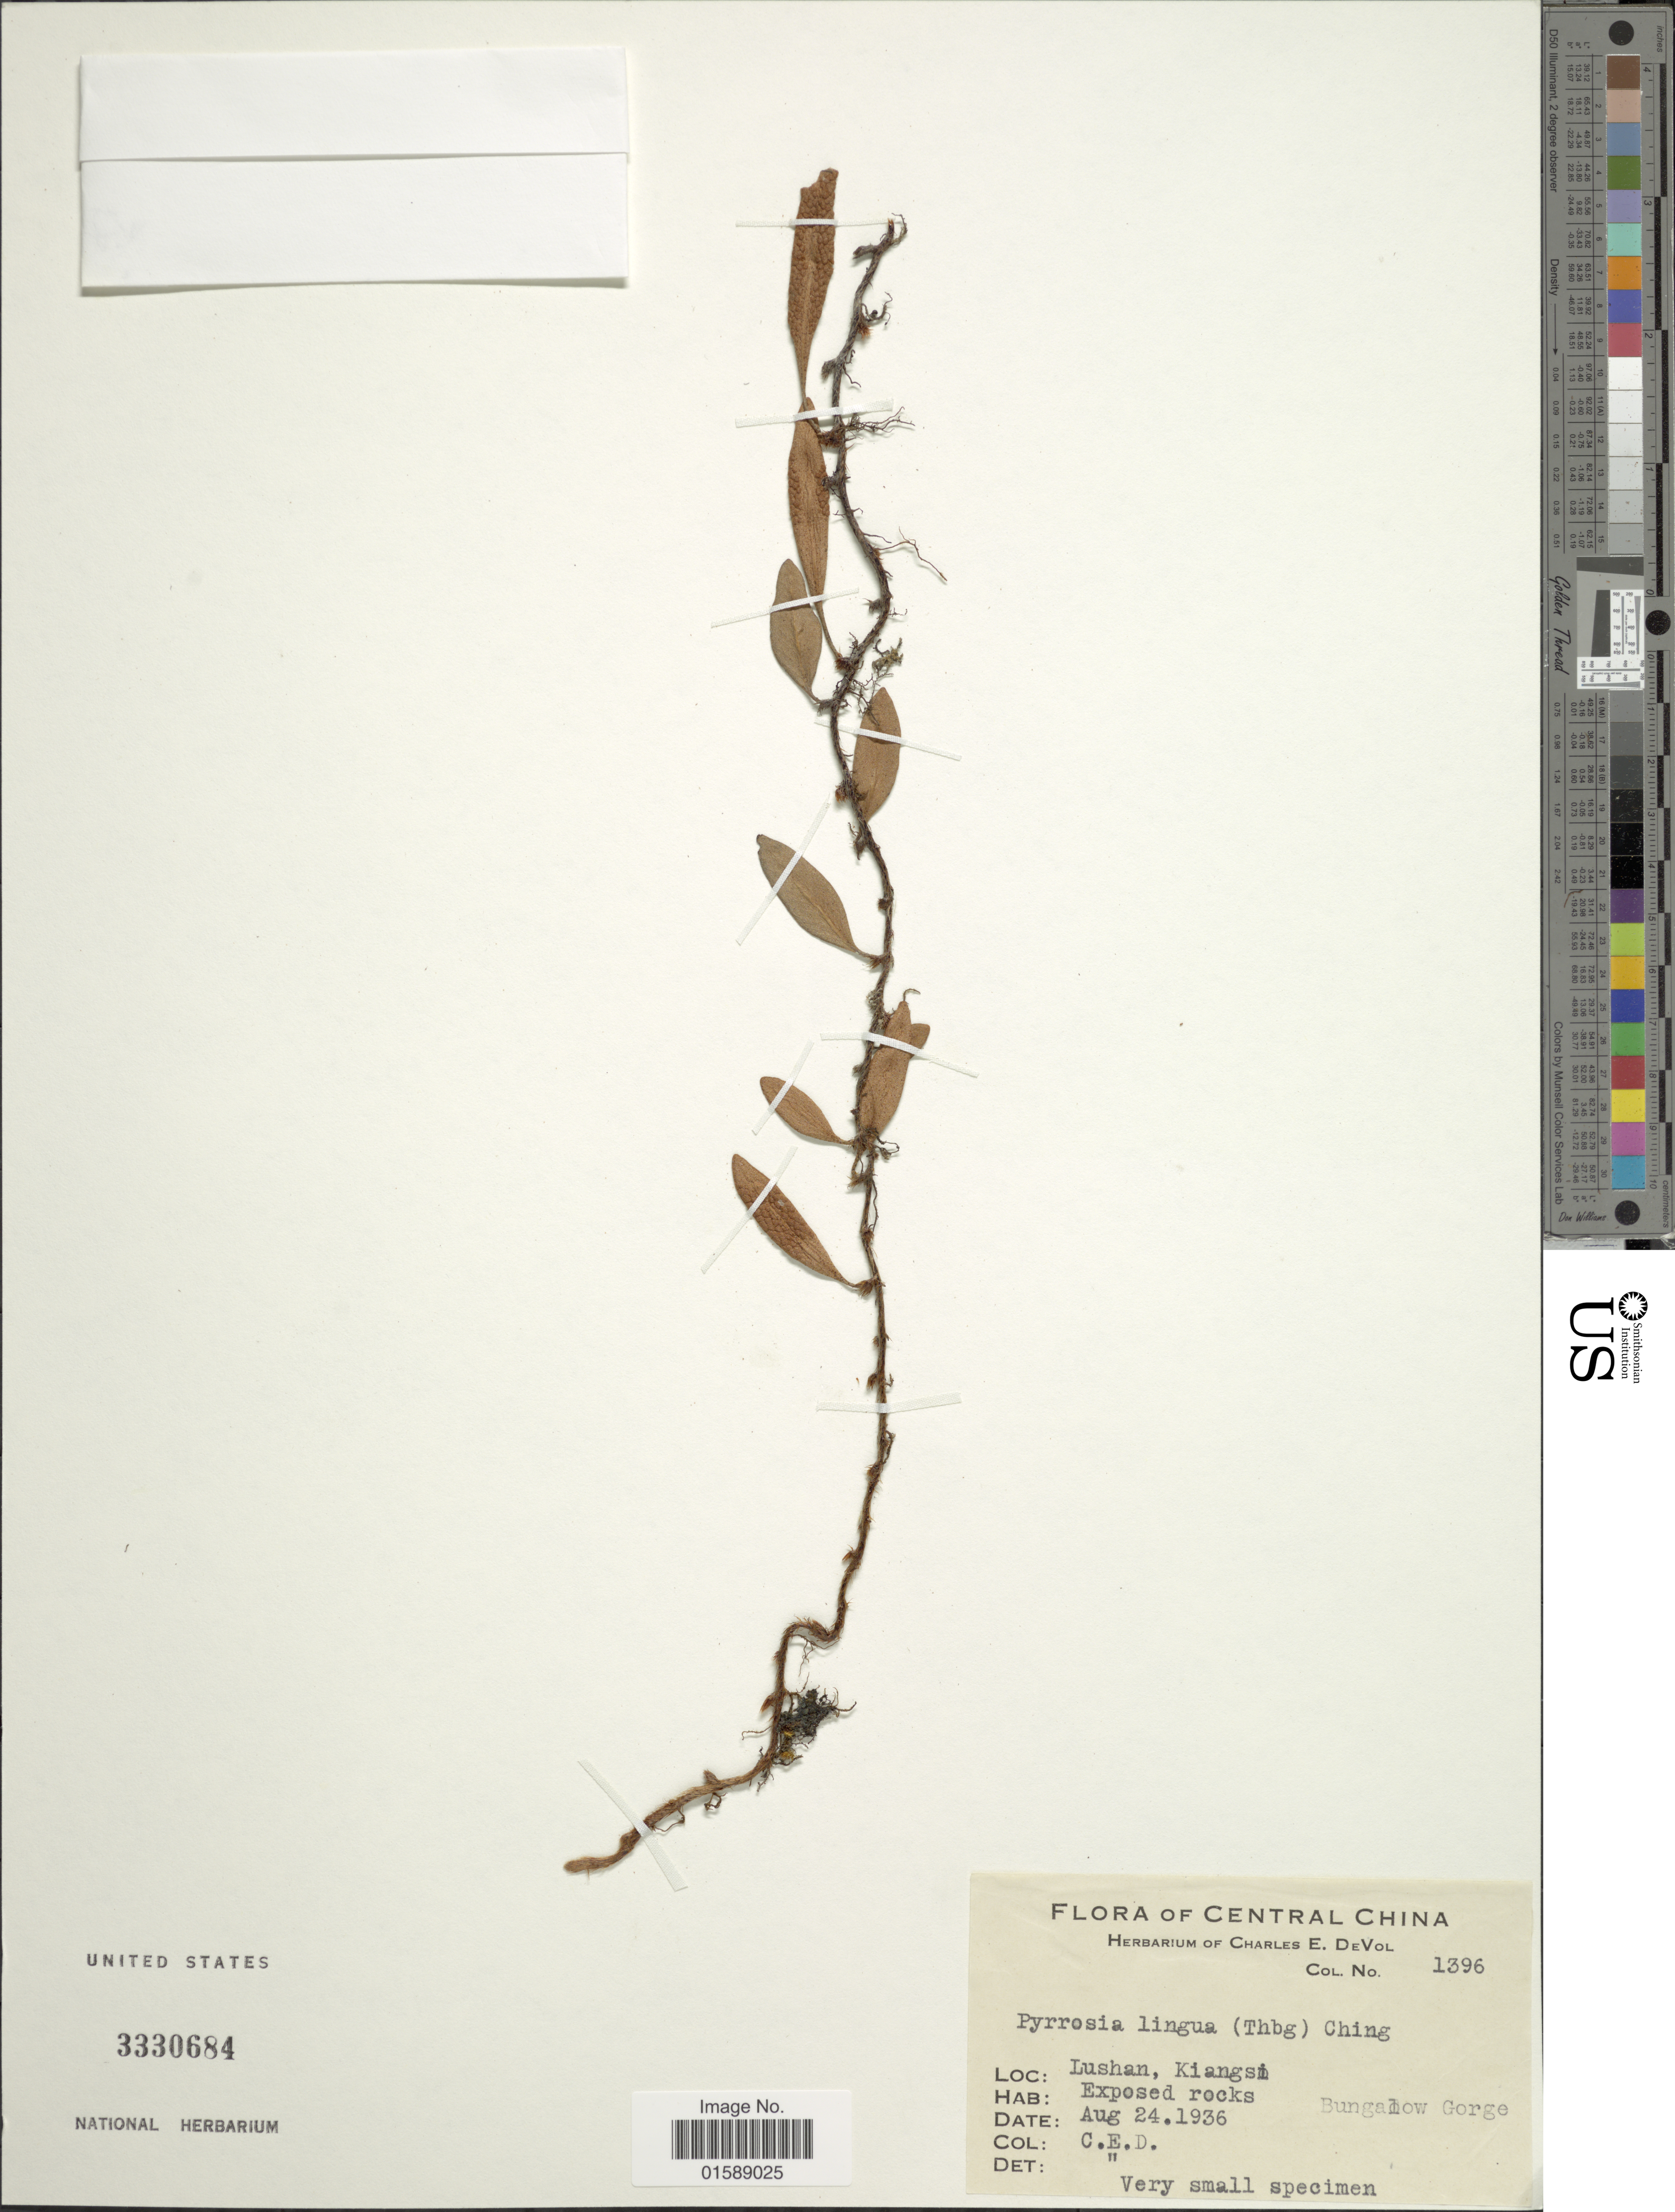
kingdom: Plantae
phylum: Tracheophyta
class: Polypodiopsida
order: Polypodiales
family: Polypodiaceae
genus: Pyrrosia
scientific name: Pyrrosia lingua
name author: (Thurb.) Farw.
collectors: C. E. De Vol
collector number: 1396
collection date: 1936-08-24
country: China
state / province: Jiangxi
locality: Central China. Lushan, Kiangsi. Bungalow Gorge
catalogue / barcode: US 3330684